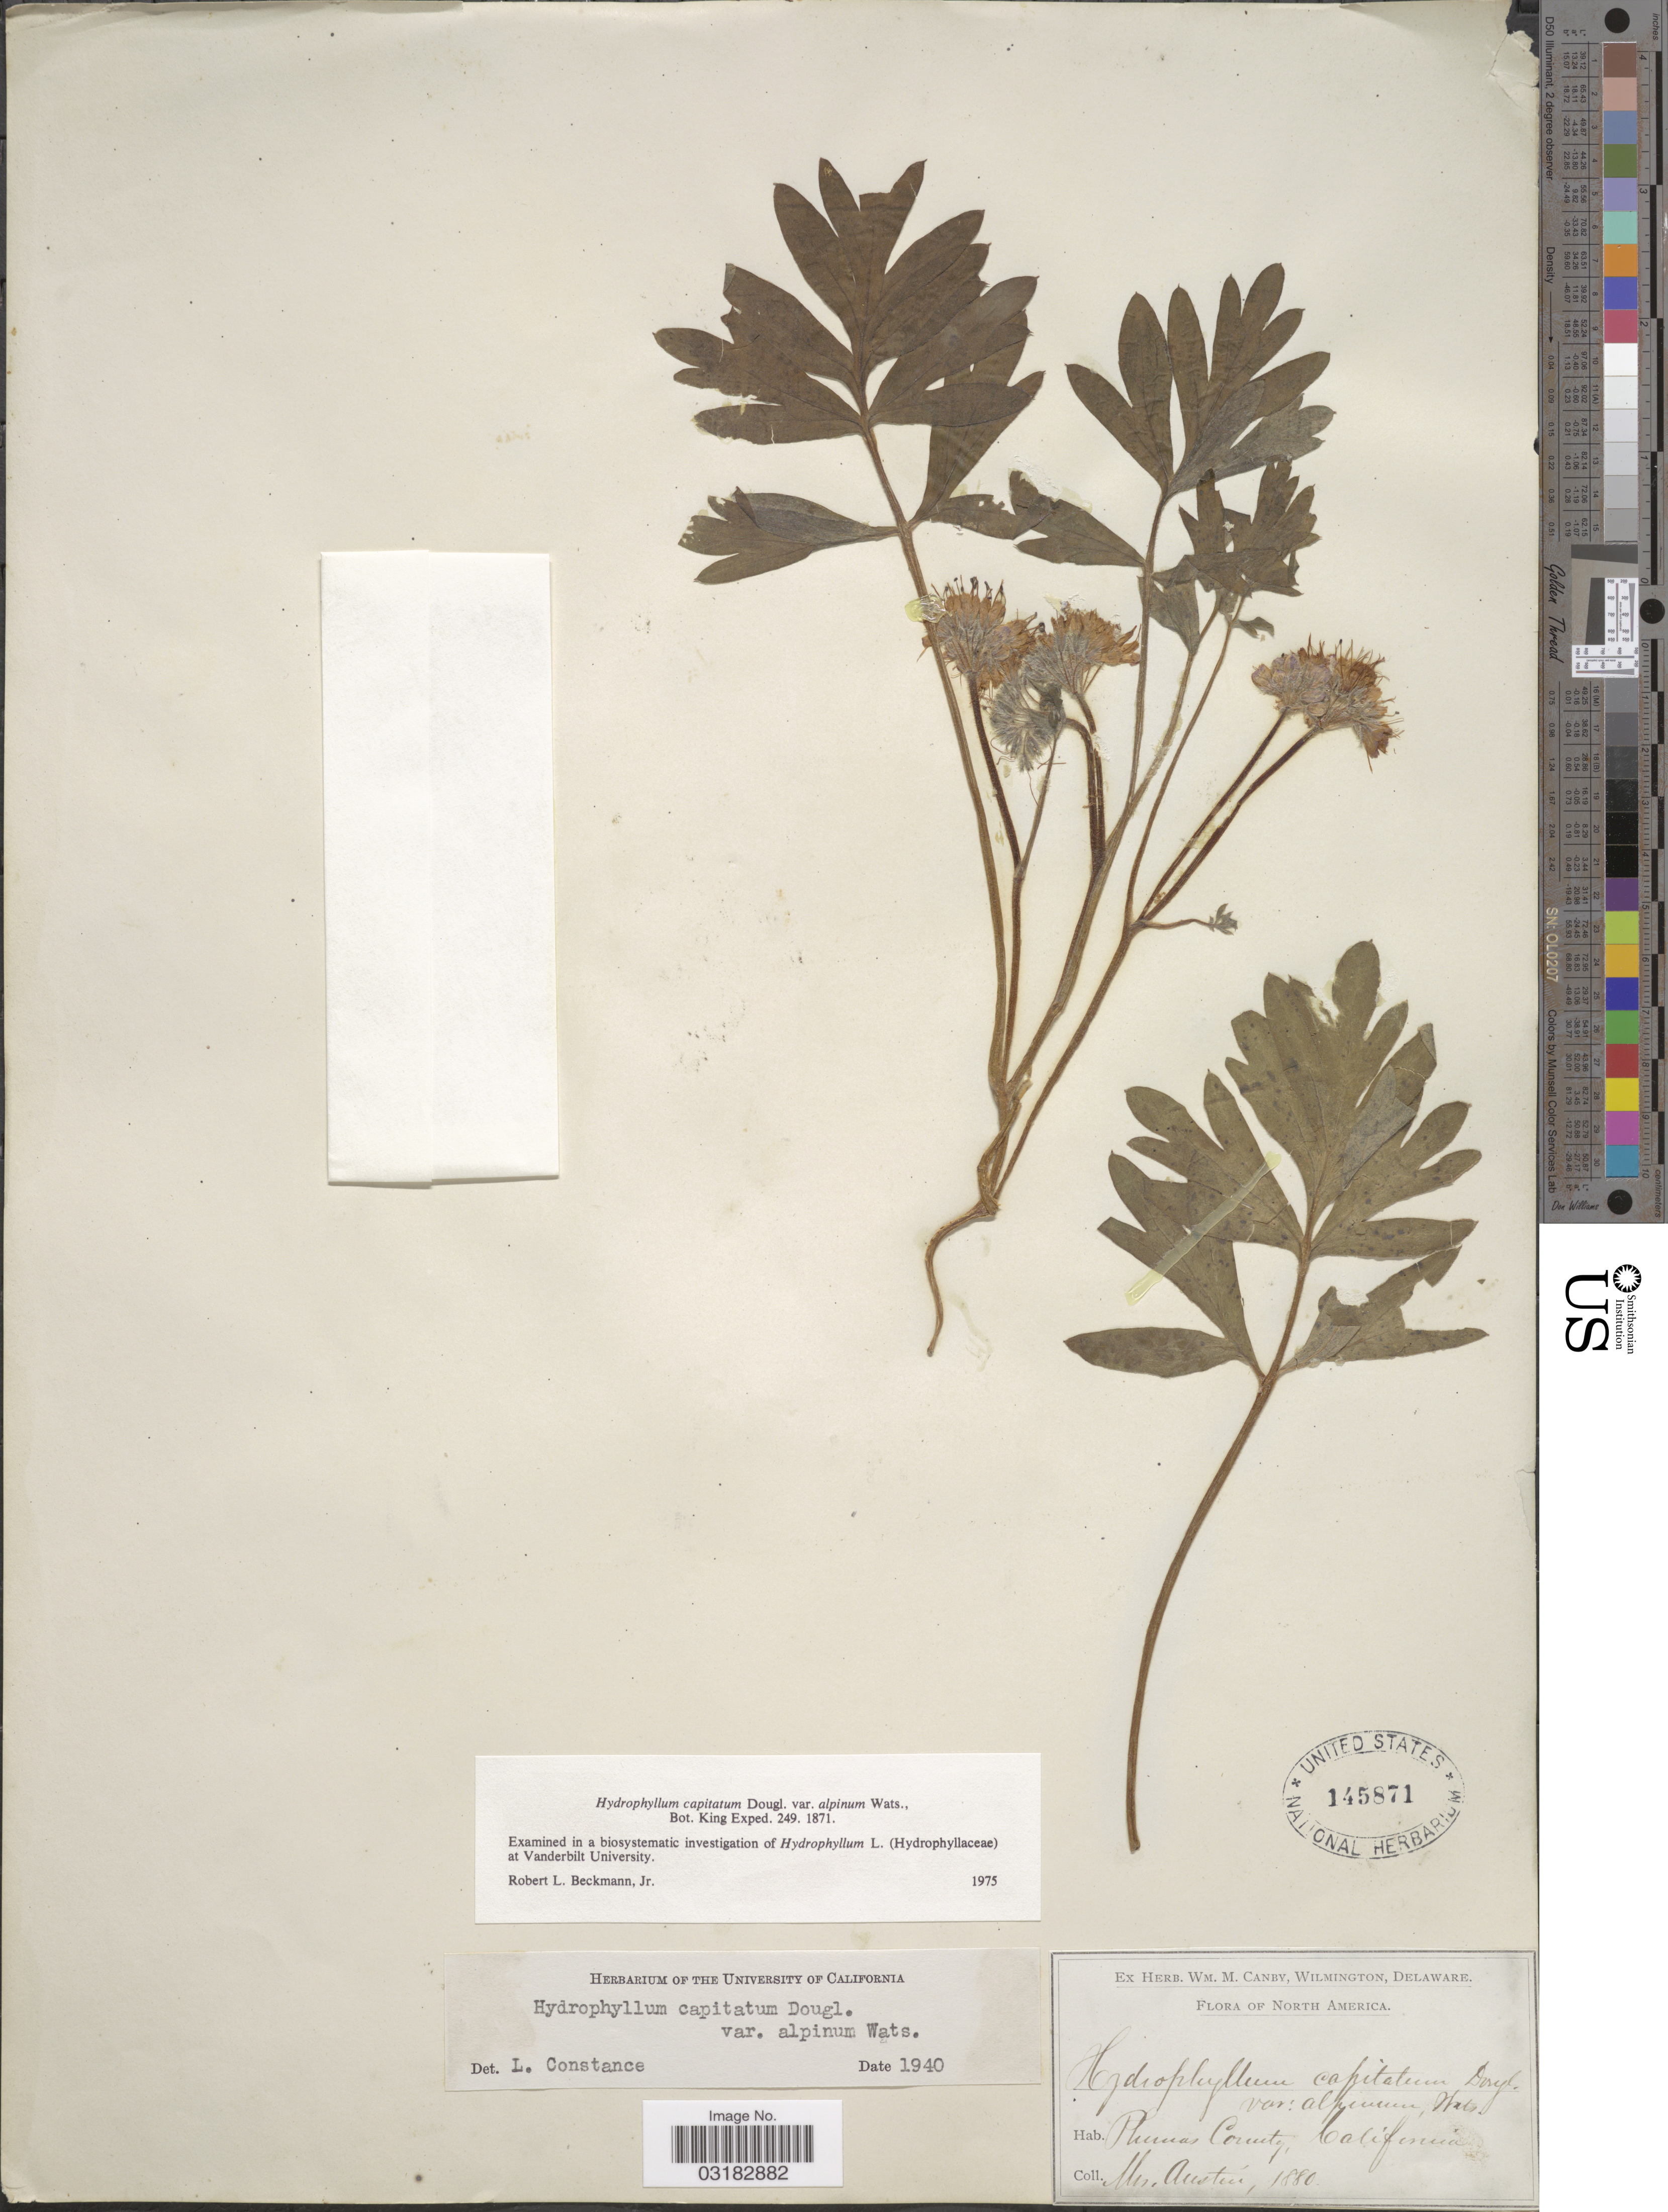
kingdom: Plantae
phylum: Tracheophyta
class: Magnoliopsida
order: Boraginales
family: Hydrophyllaceae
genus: Hydrophyllum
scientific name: Hydrophyllum capitatum var. alpinum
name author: S. Watson in C. King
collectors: Austin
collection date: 1880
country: United States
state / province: California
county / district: Plumas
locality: Plumas County.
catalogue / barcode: US 145871